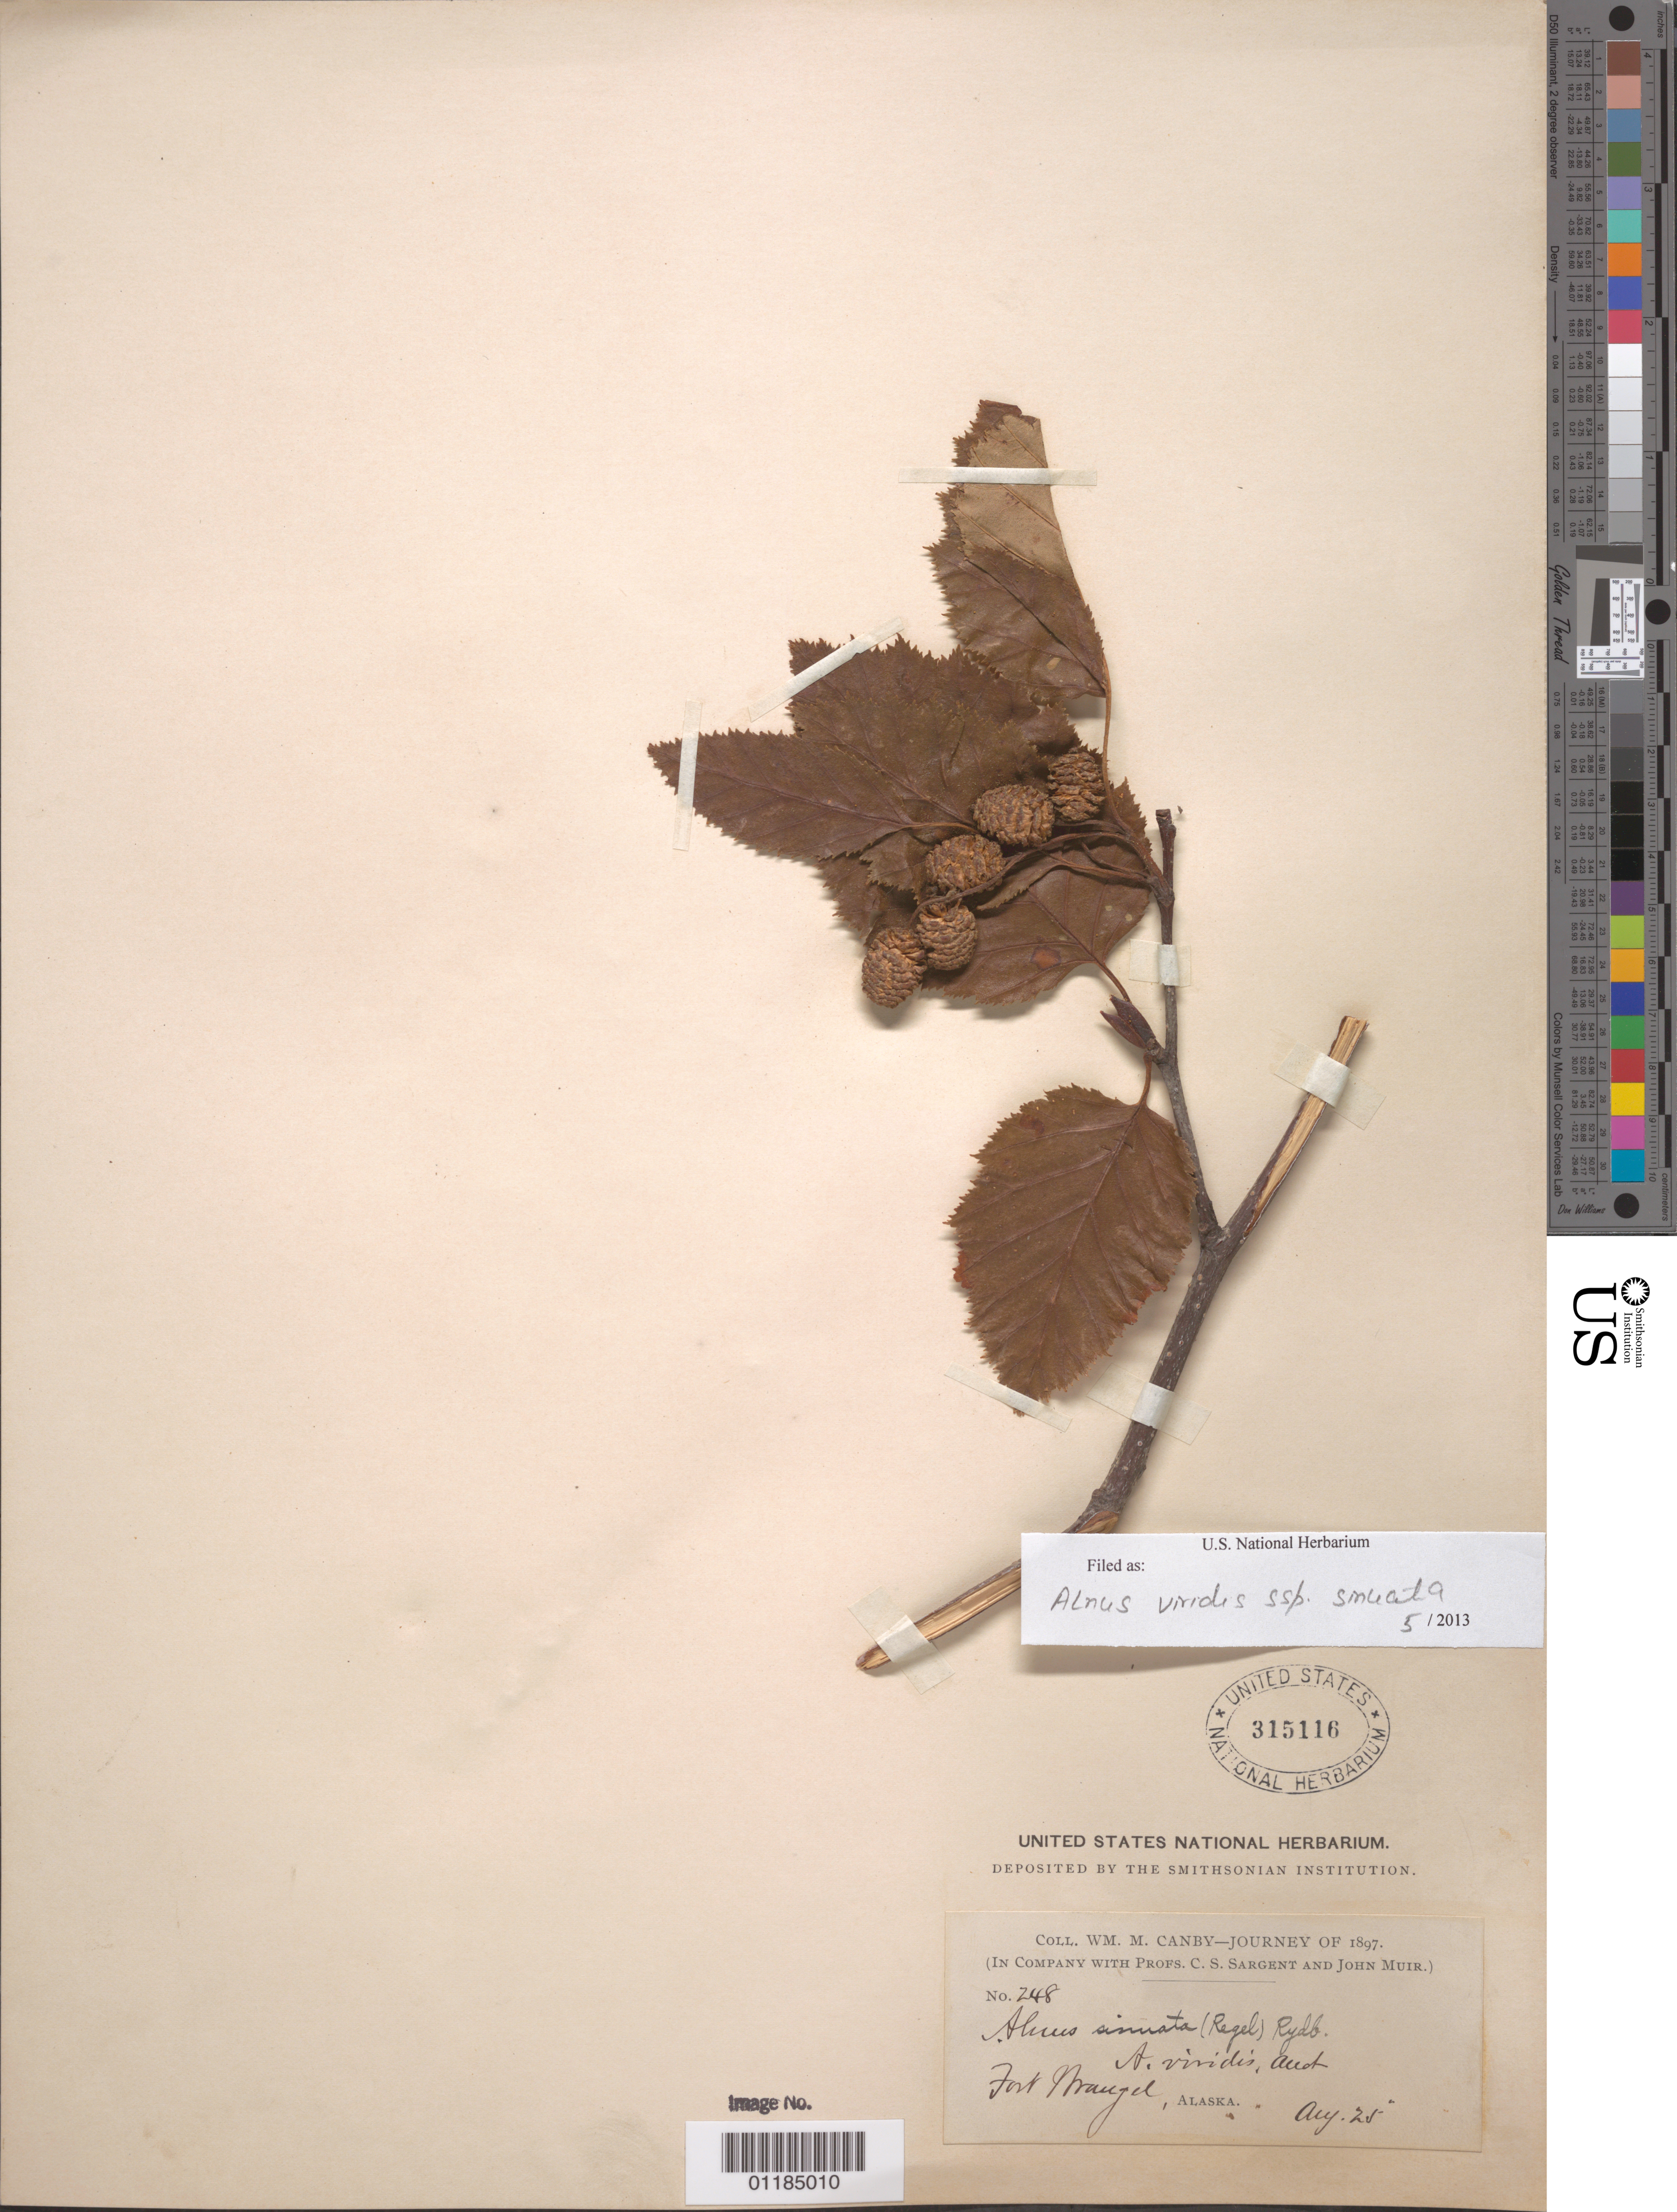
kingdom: Plantae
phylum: Tracheophyta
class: Magnoliopsida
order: Fagales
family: Betulaceae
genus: Alnus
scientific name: Alnus viridis subsp. sinuata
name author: Regel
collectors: W. M. Canby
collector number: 248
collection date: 1897-08-25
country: United States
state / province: Alaska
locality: Fort Wrangell.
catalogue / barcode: US 315116